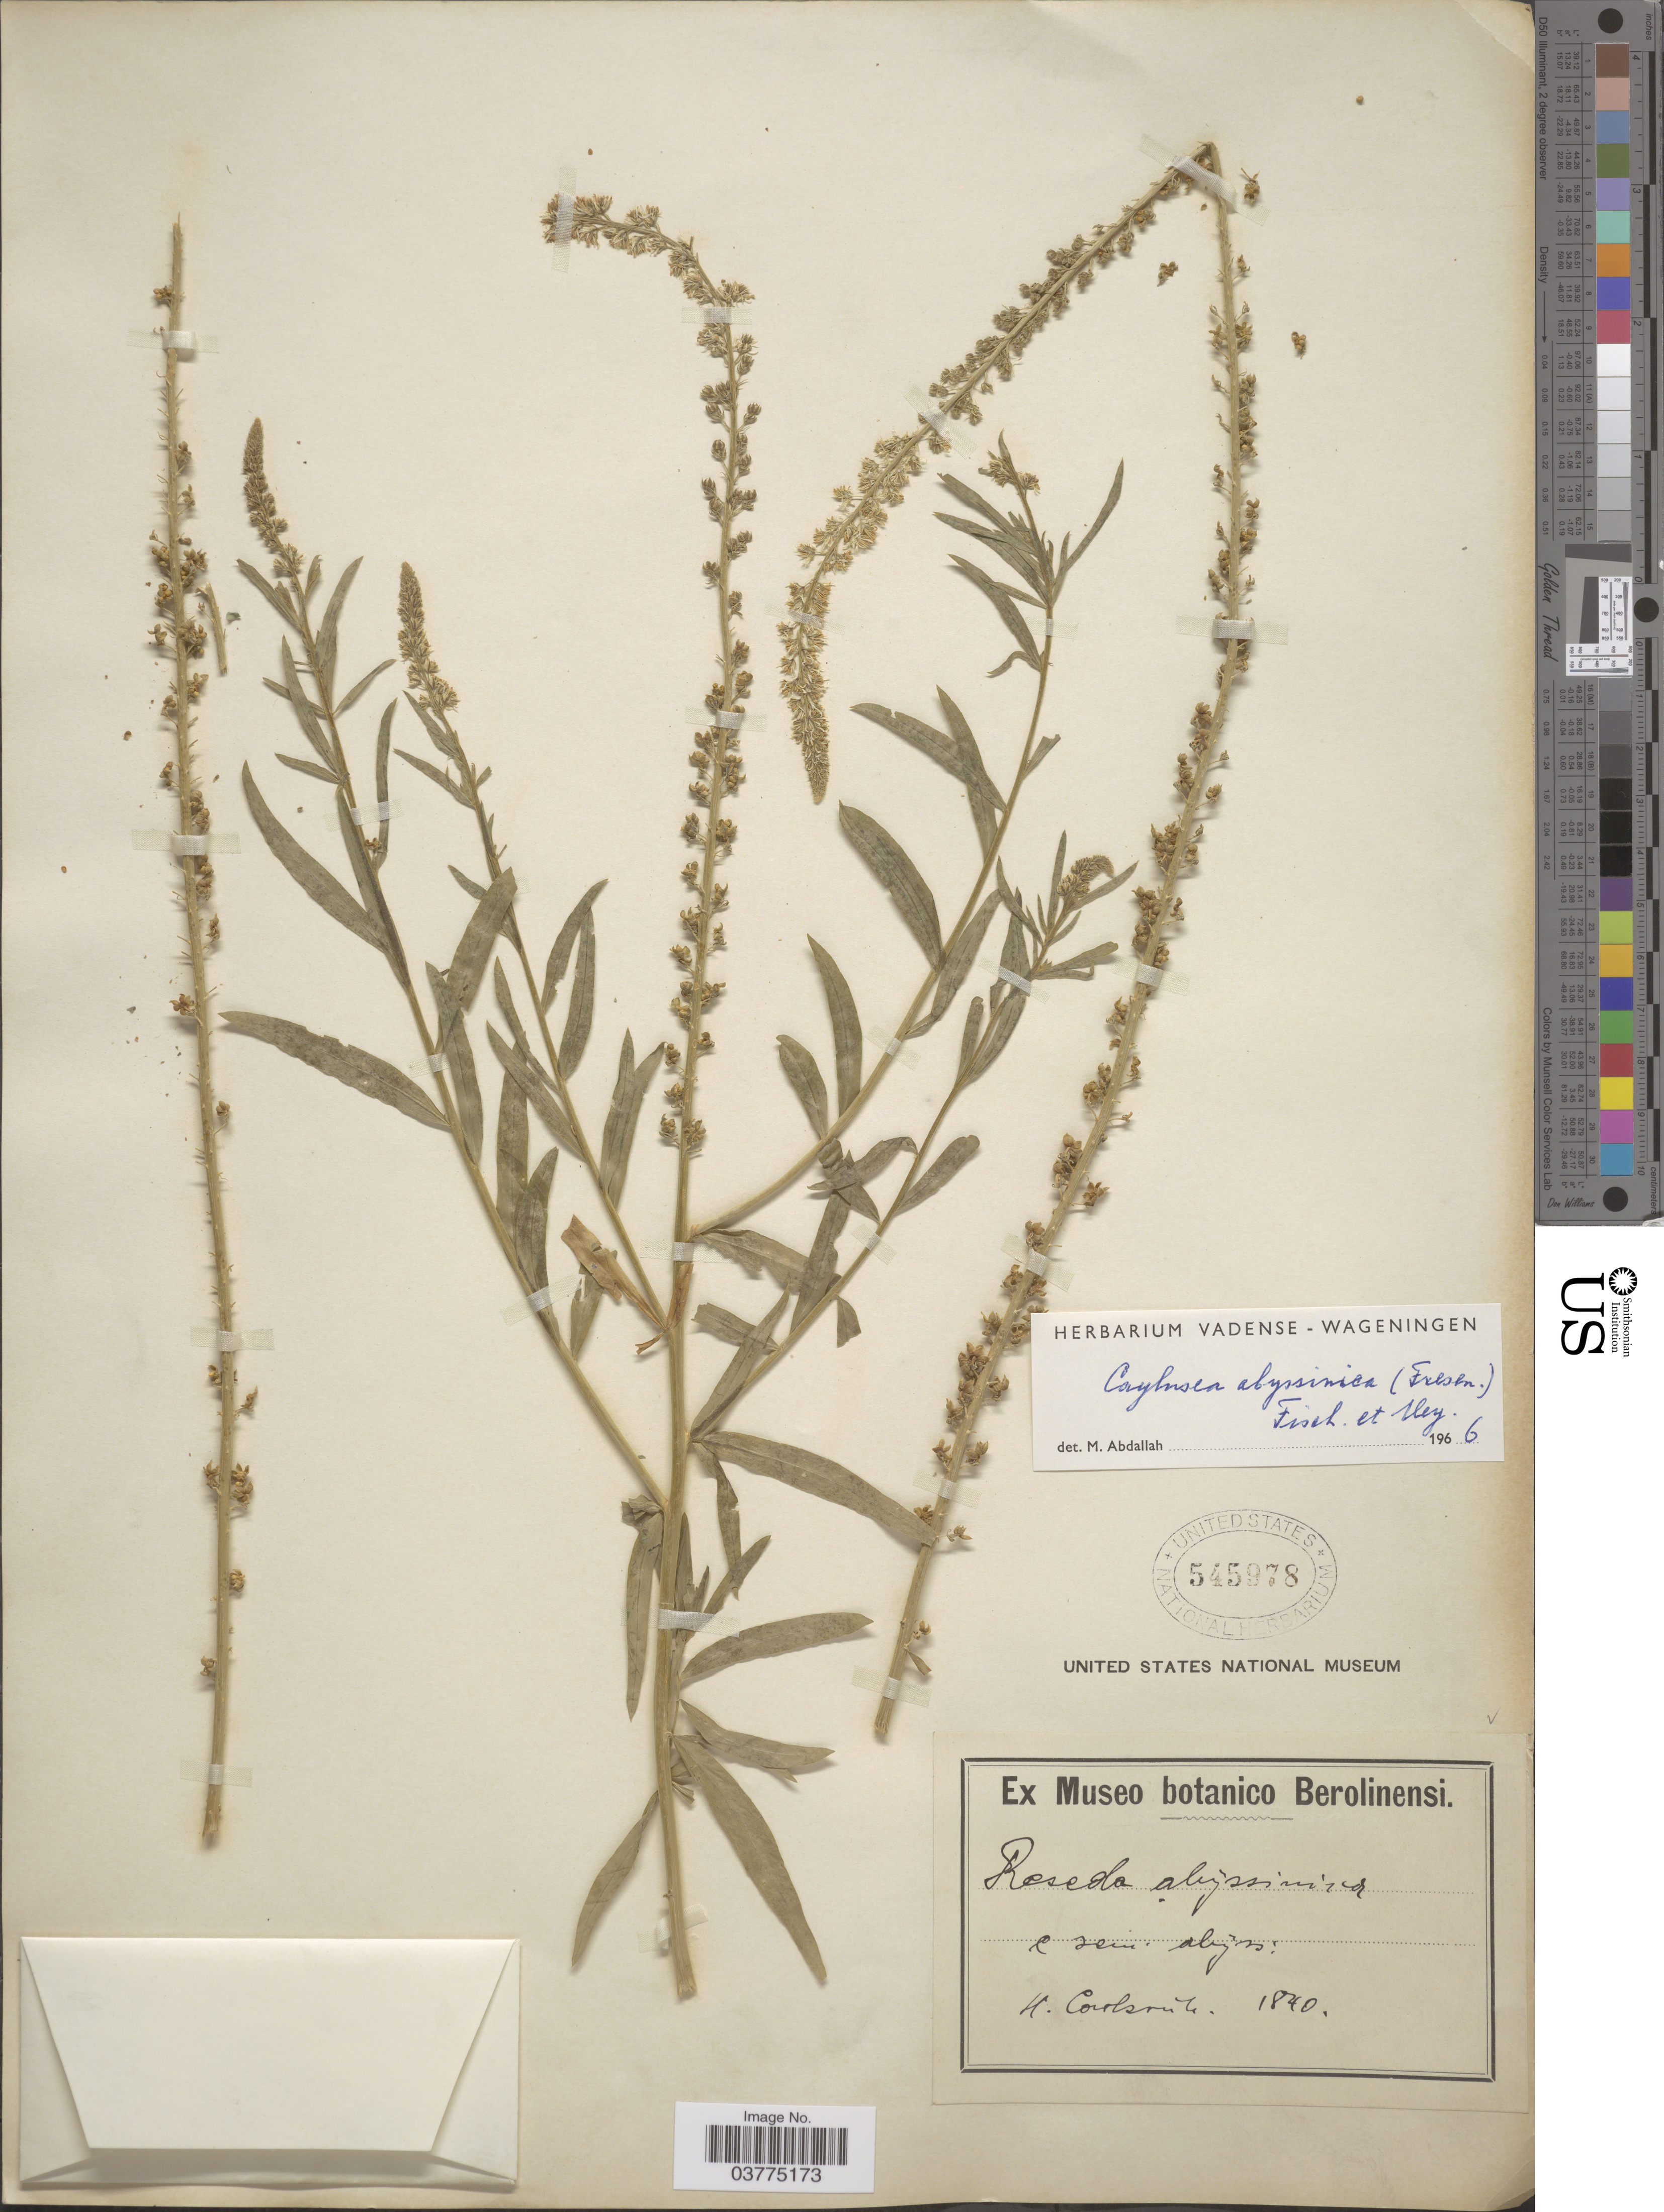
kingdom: Plantae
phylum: Tracheophyta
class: Magnoliopsida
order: Brassicales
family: Resedaceae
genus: Caylusea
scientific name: Caylusea abyssinica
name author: (Fresen.) Fisch. & C.A. Mey.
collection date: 1840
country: Germany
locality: e sem. abyss. [seeds from Abyssinia]. H. Carlsruhe [Hort. Carlsruhe, cultivated?]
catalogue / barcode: US 545978